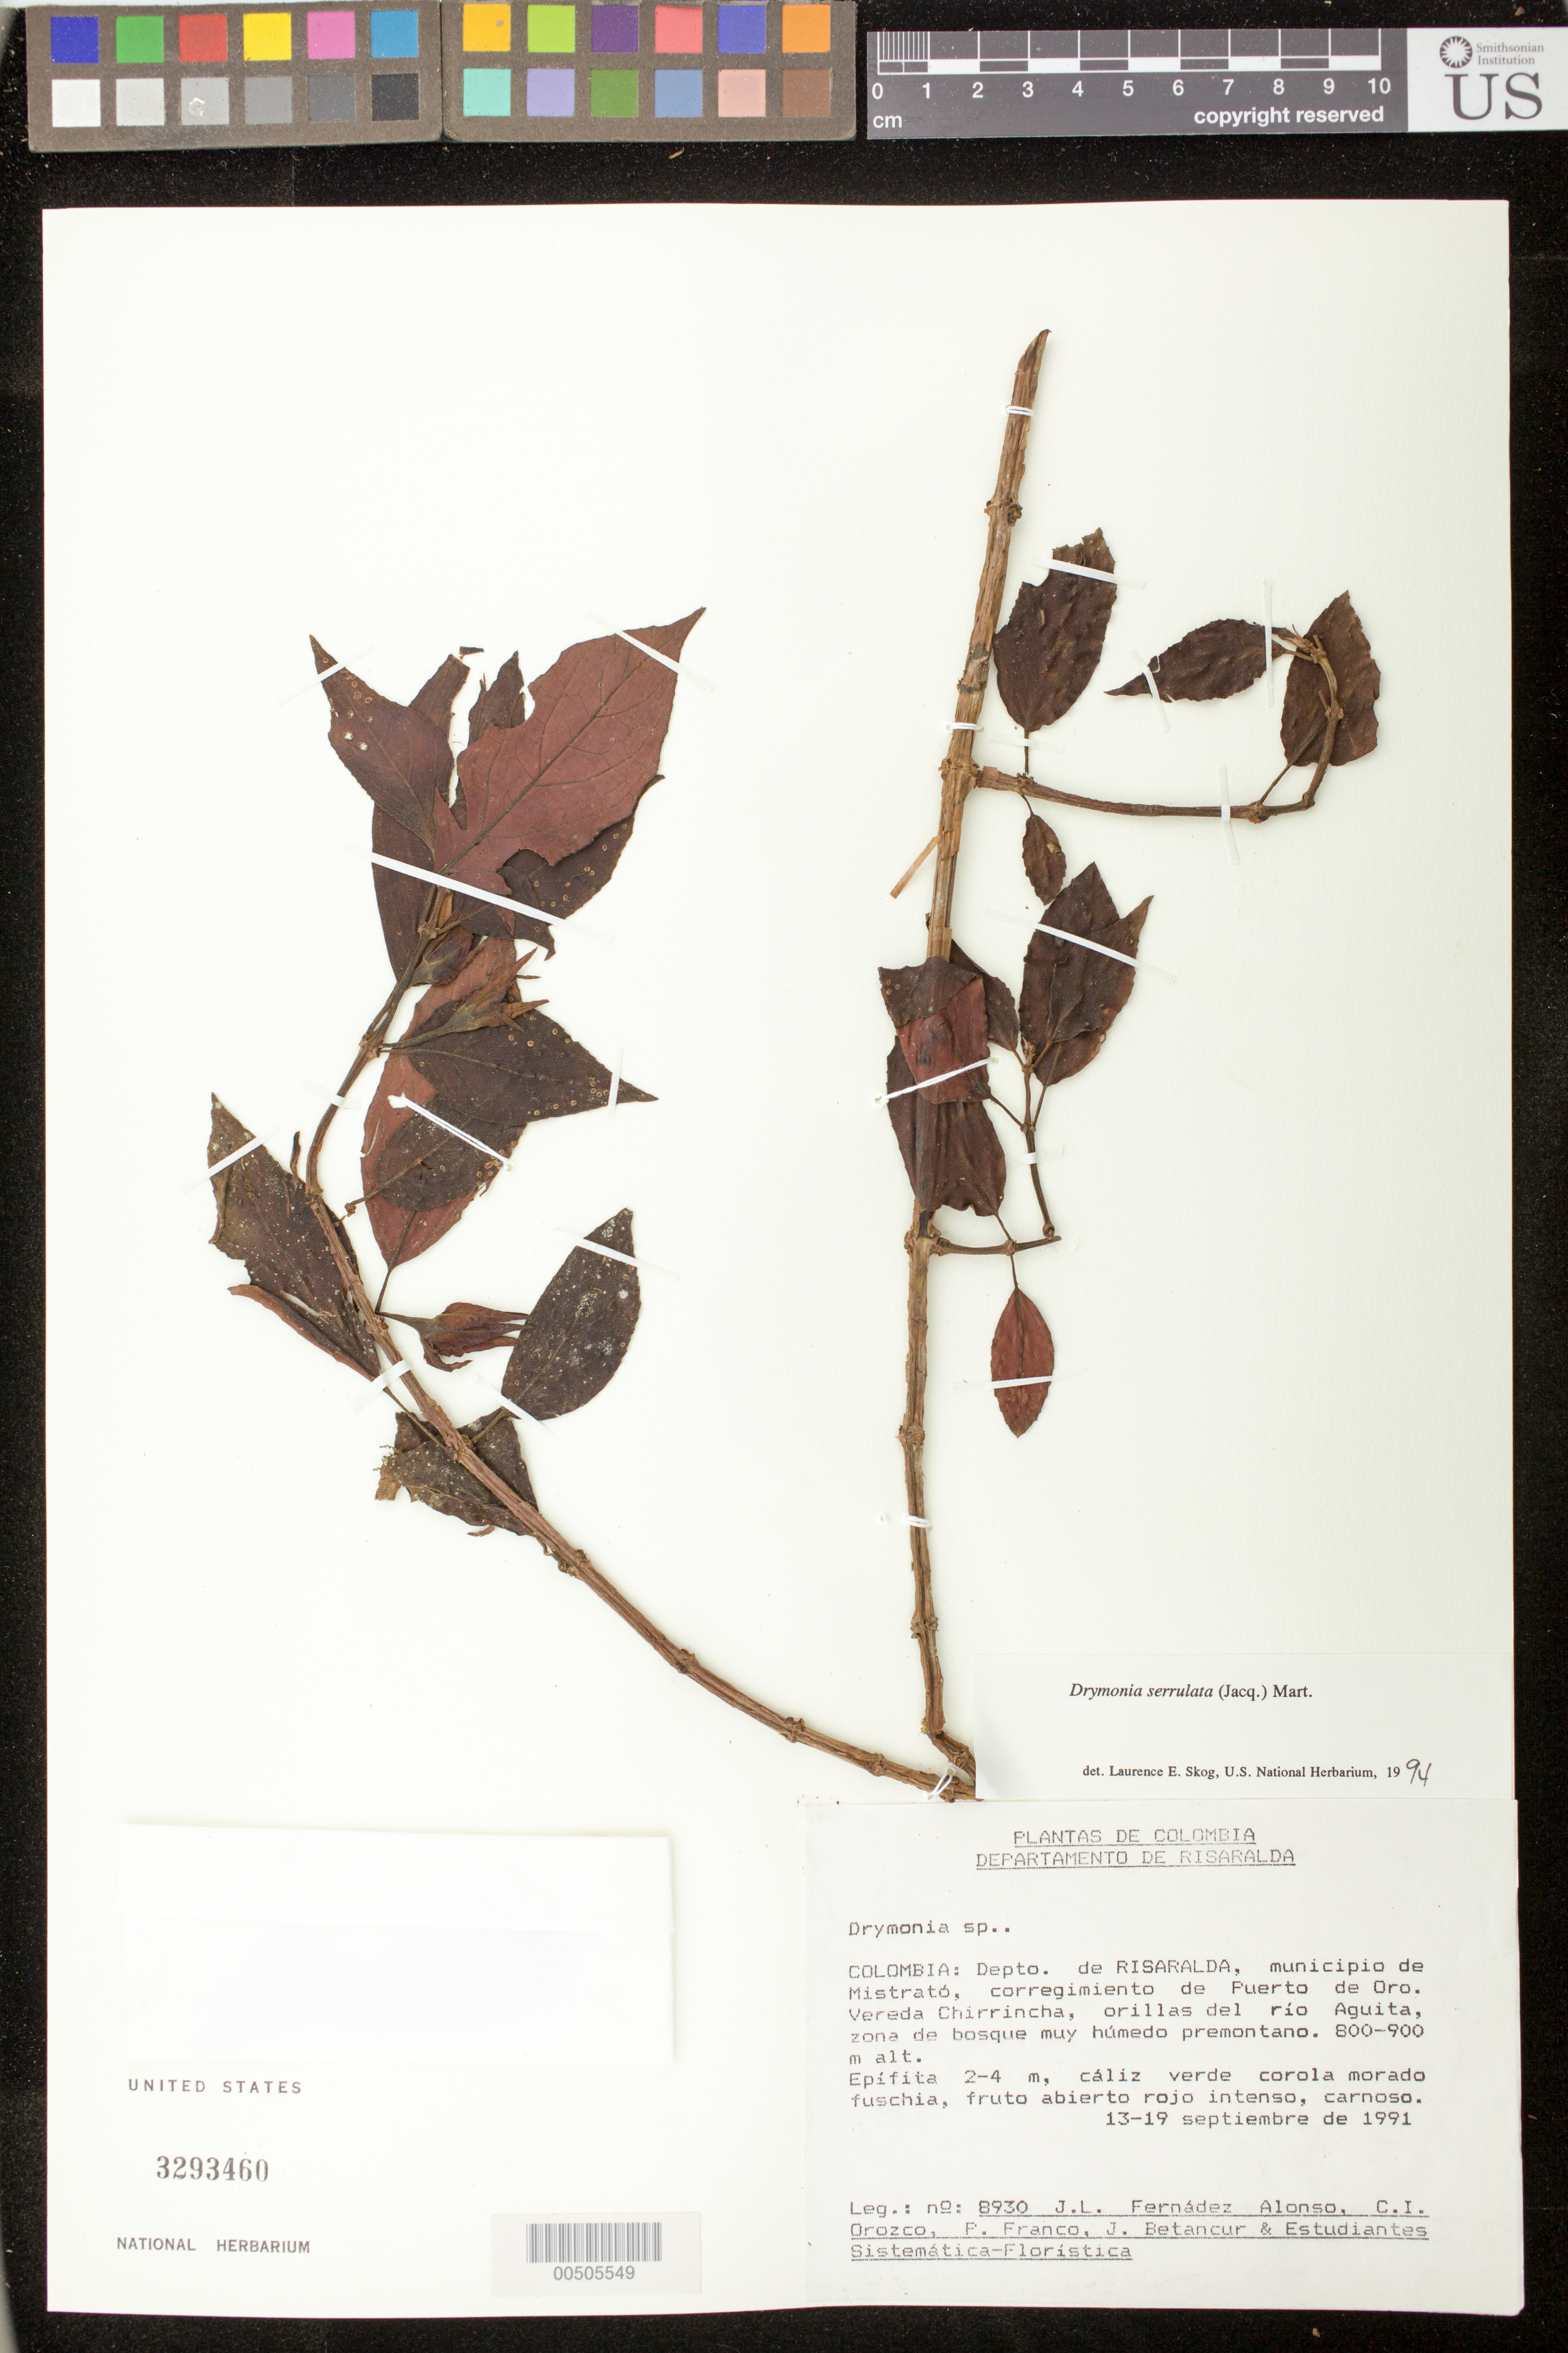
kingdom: Plantae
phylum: Tracheophyta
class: Magnoliopsida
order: Lamiales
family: Gesneriaceae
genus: Drymonia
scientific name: Drymonia serrulata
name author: (Jacq.) Mart.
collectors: J. L. Fernández-Alonso, C. I. Orozco, P. Franco Roselli, J. C. Betancur & et al.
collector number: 8930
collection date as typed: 13-19 Sep 1991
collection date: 1991-09-13/1991-09-19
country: Colombia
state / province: Risaralda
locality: Mpio. de Mistrató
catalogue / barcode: US 3293460